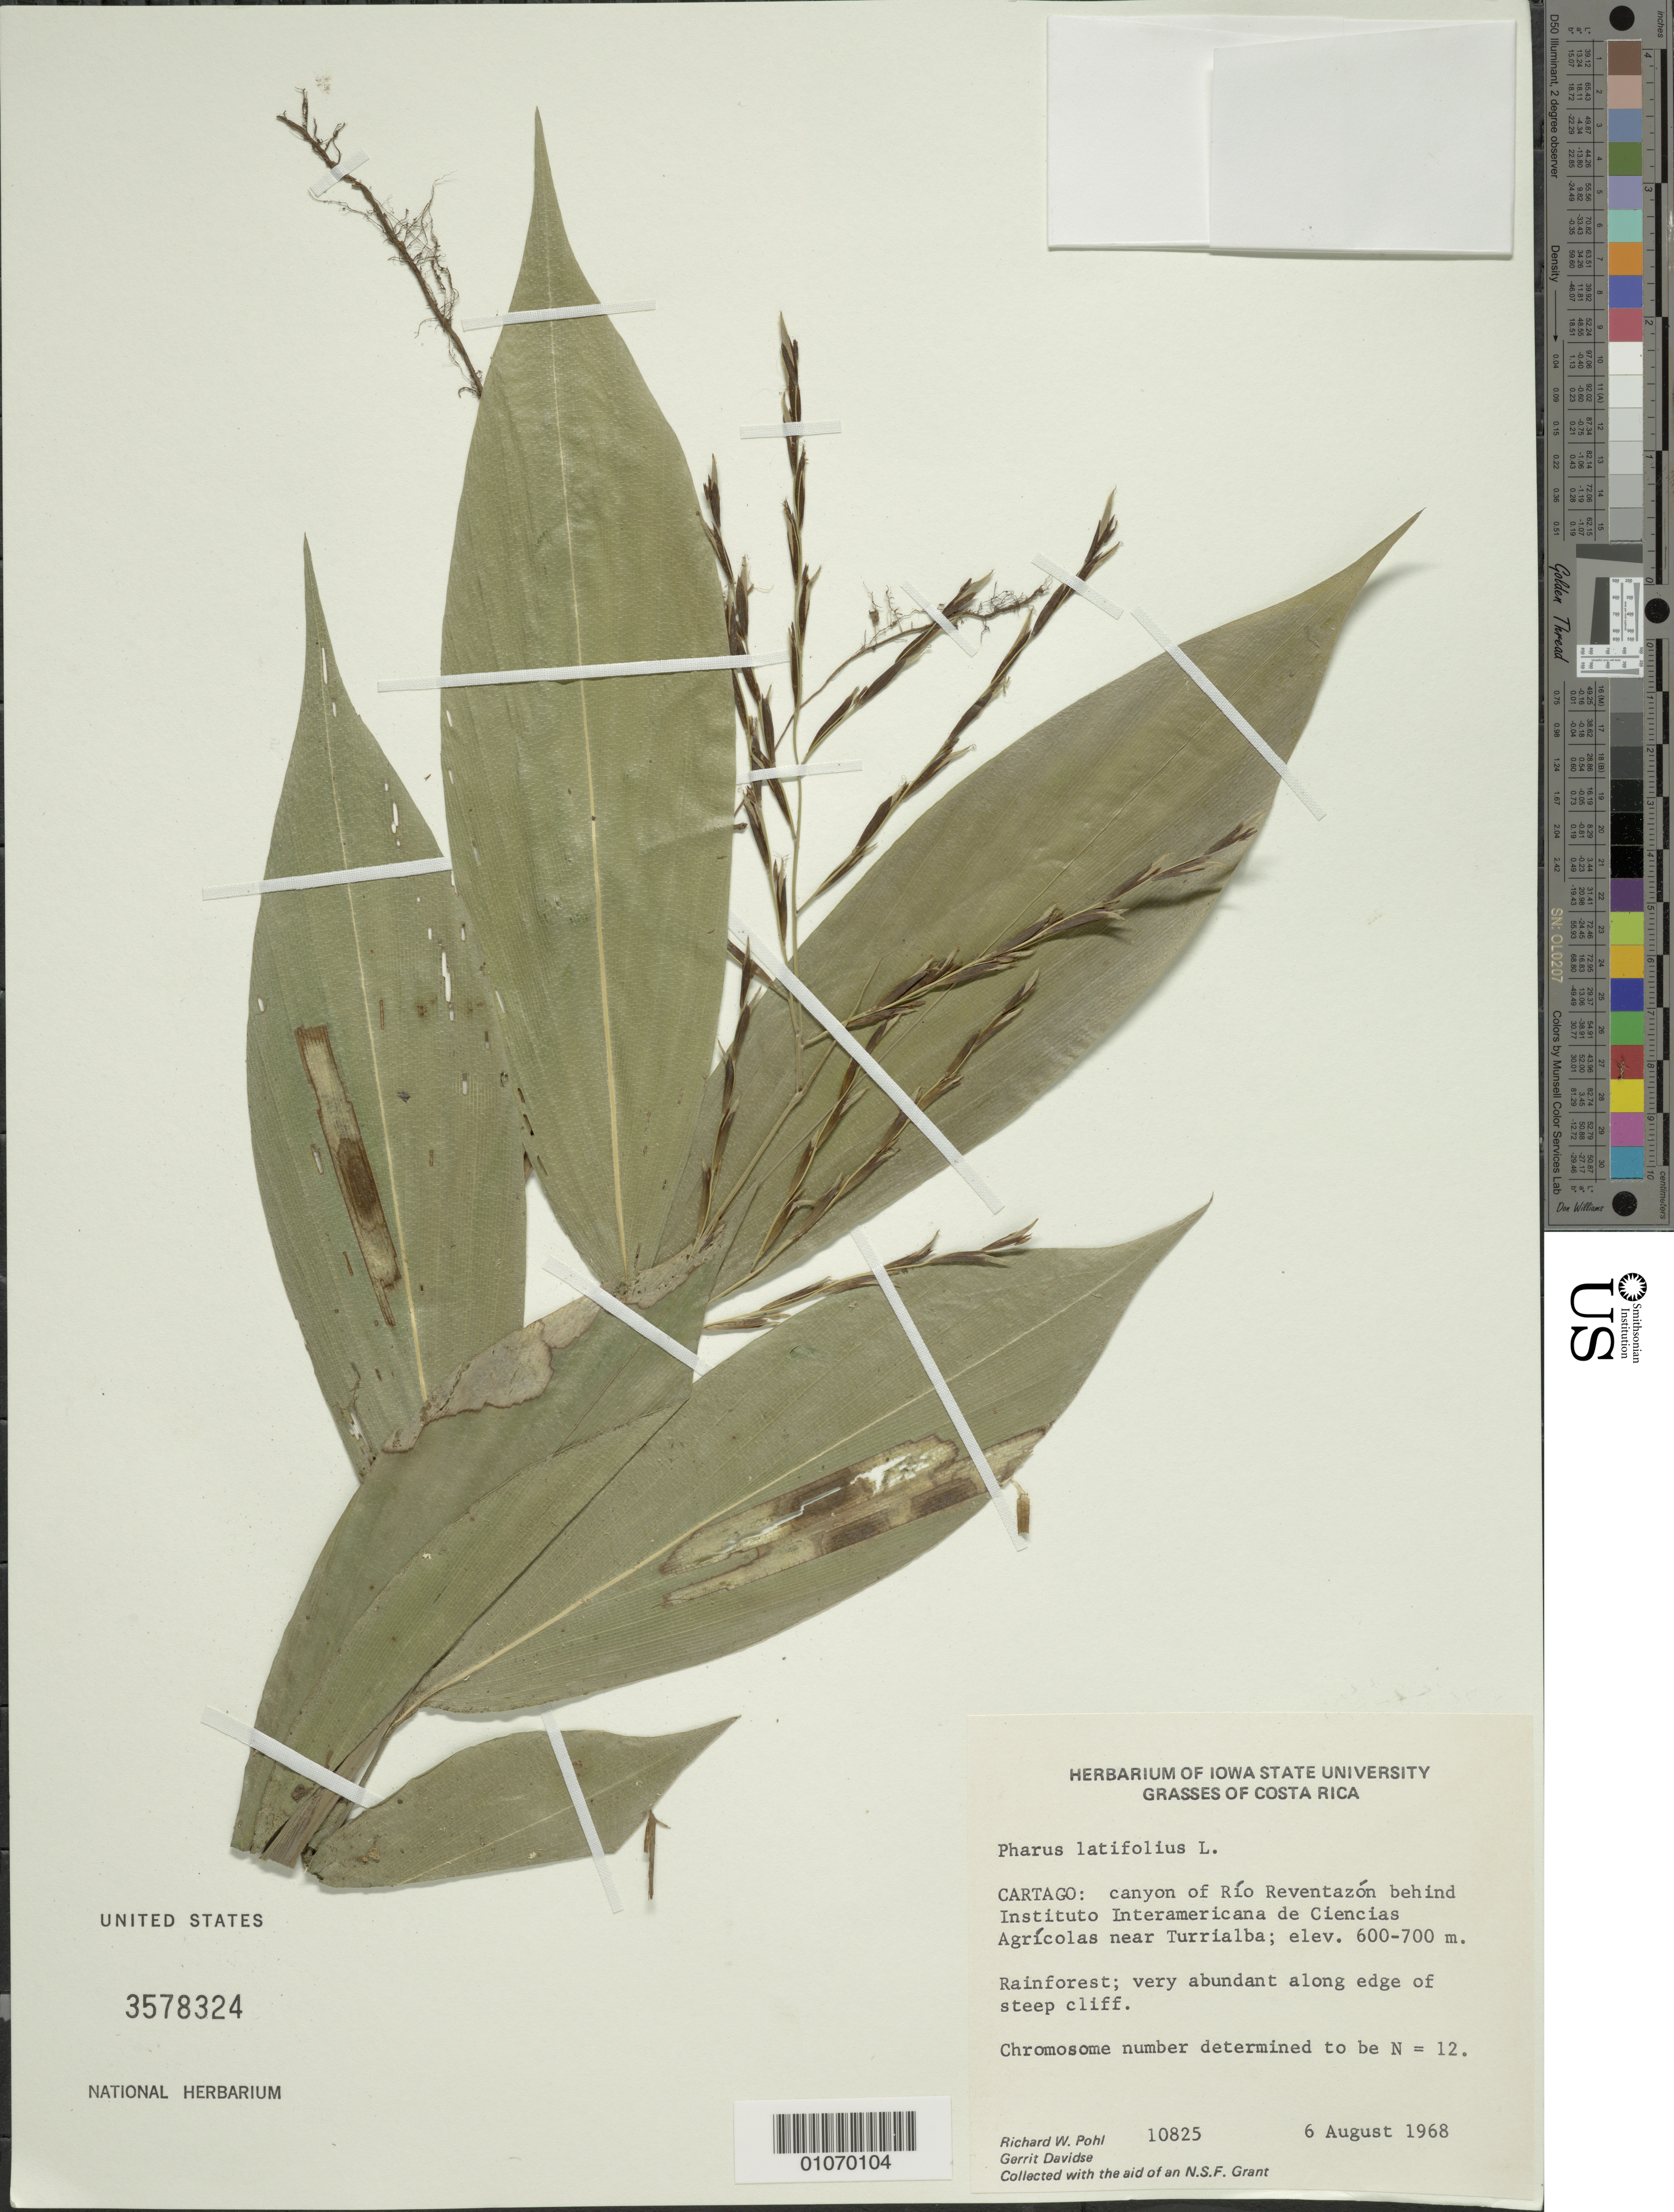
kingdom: Plantae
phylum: Tracheophyta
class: Liliopsida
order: Poales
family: Poaceae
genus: Pharus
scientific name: Pharus latifolius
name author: L.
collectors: R. W. Pohl & G. Davidse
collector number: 10825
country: Costa Rica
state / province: Cartago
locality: Canyon of Rio Reventazon behind Instituto Interamericana de Ciencias, agricolas near Turrialba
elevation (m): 600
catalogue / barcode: US 3578324